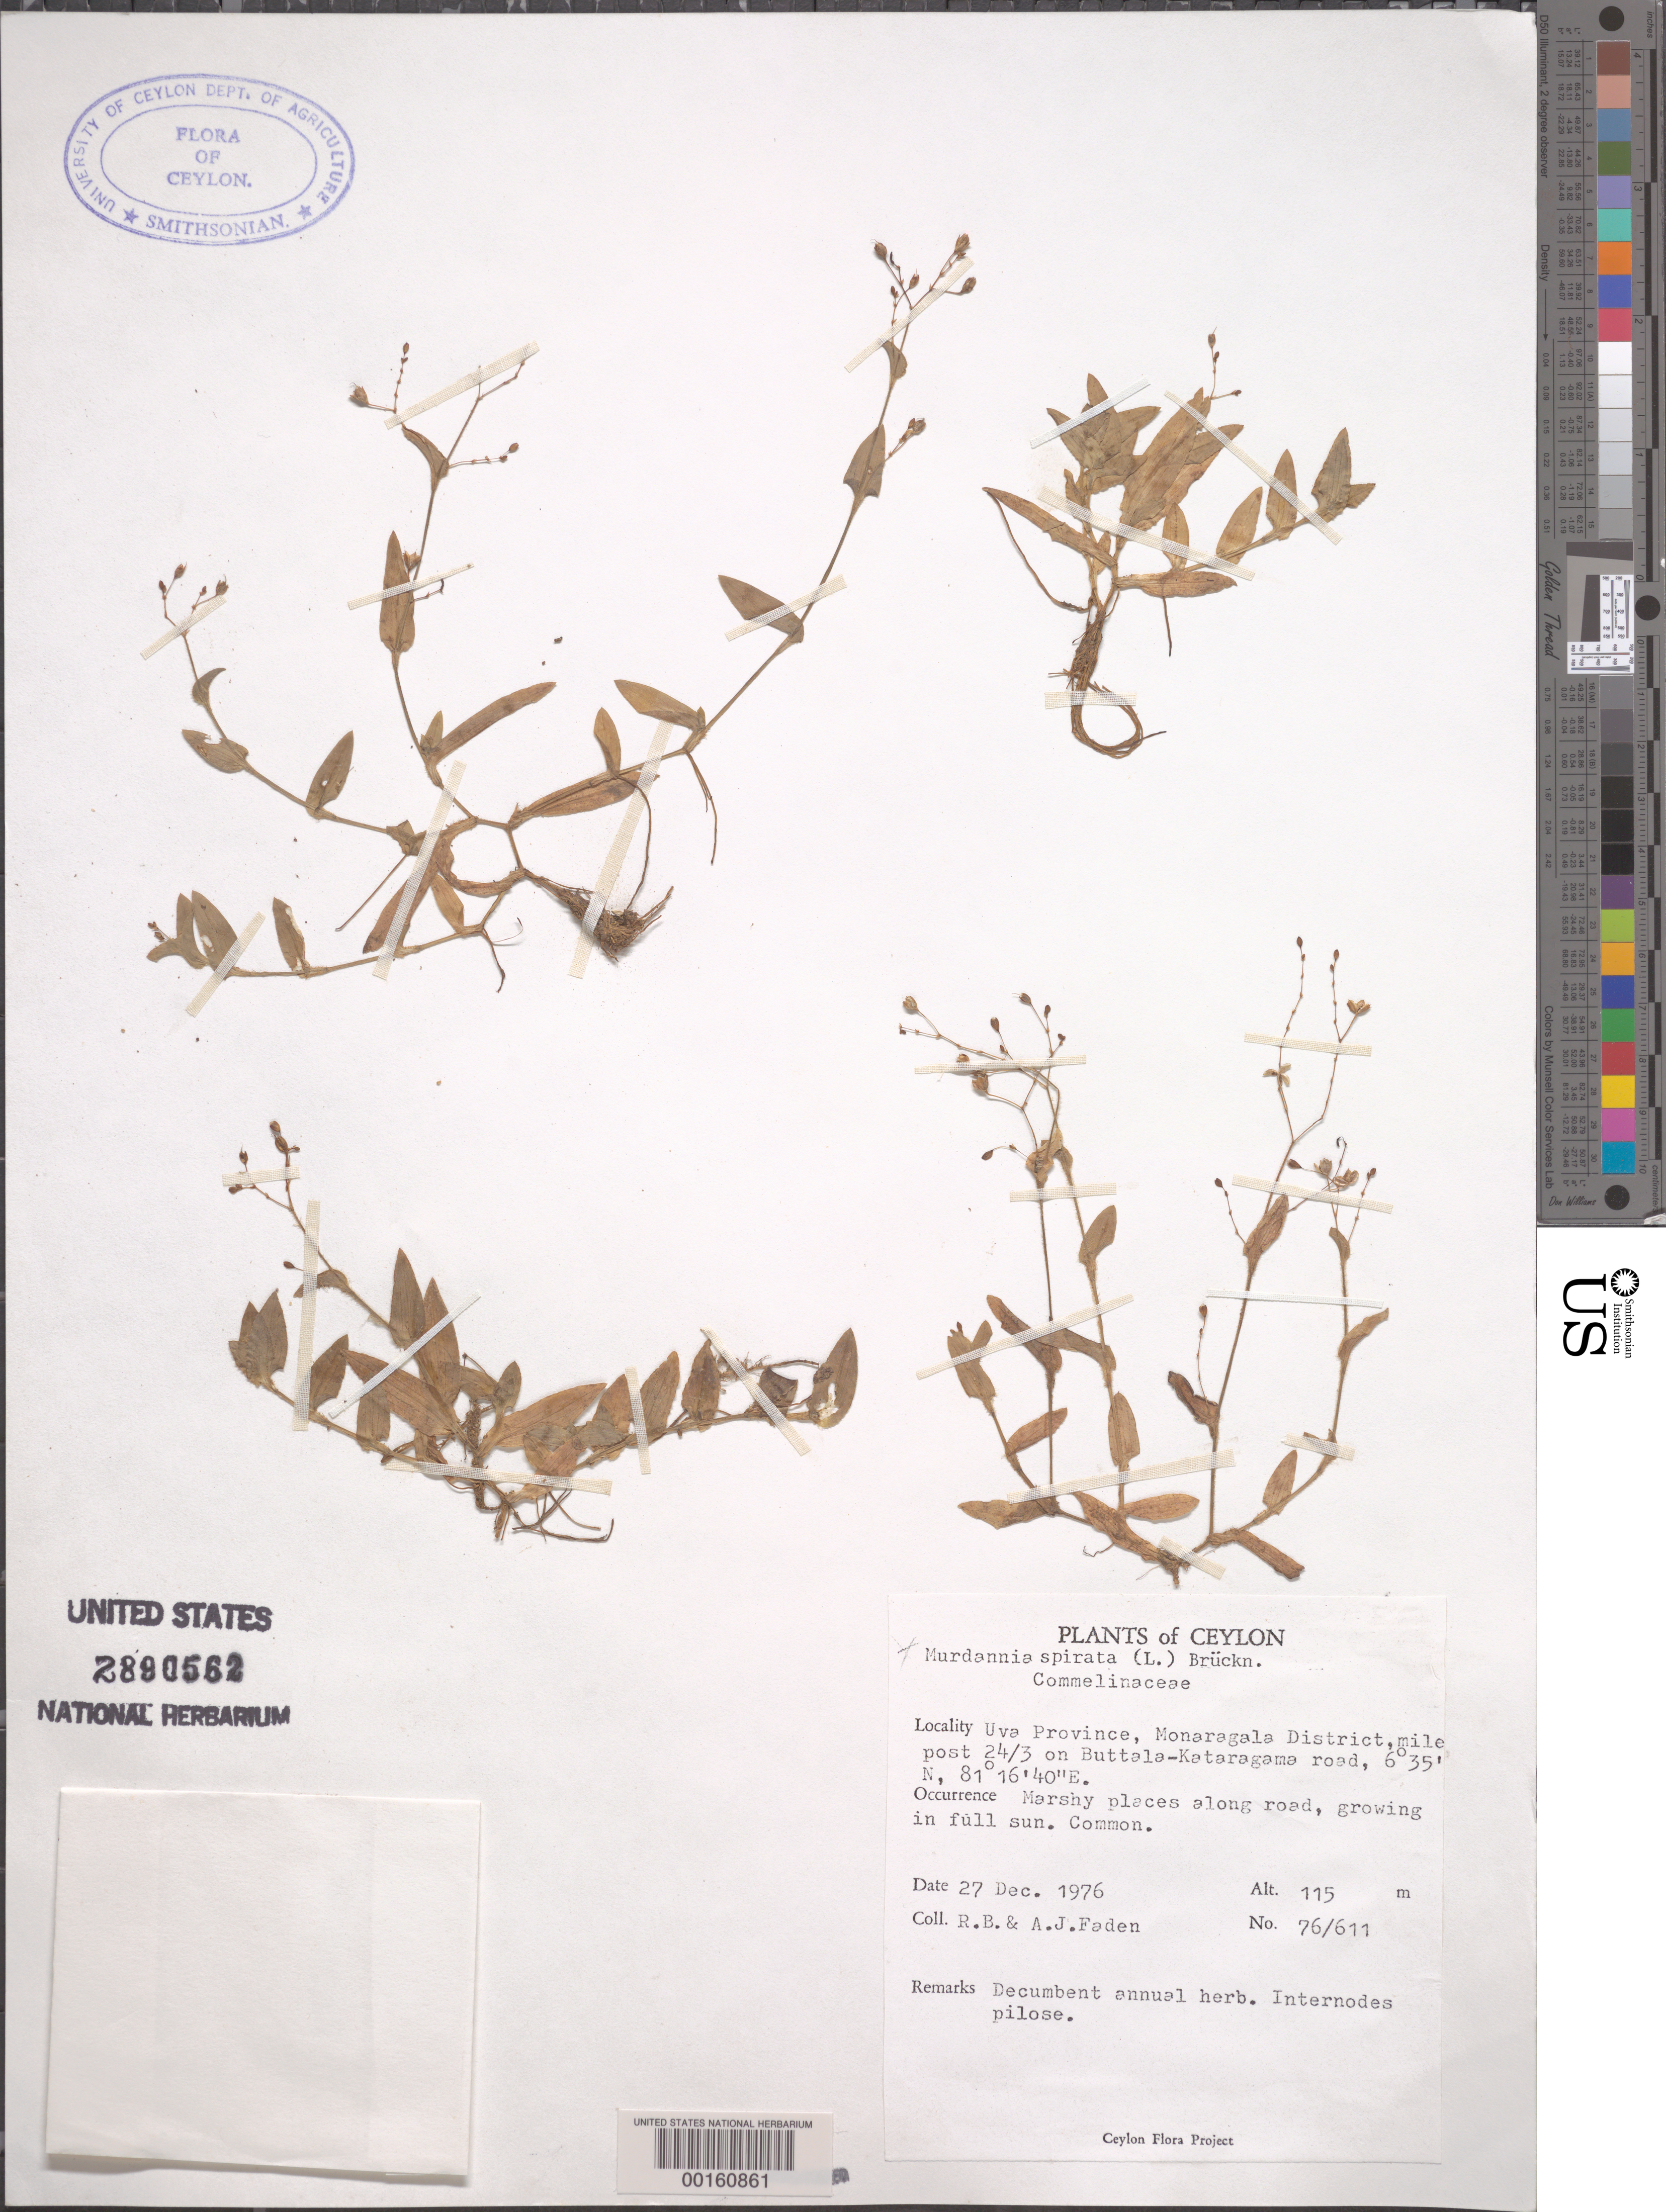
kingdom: Plantae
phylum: Tracheophyta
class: Liliopsida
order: Commelinales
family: Commelinaceae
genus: Murdannia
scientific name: Murdannia spirata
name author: (L.) G. Brückn.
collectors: R. B. Faden & A. J. Faden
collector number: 76/611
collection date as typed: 27 Dec 1976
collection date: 1976-12-27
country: Sri Lanka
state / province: Uva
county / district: Monaragala Dist.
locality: Buttala-kataragama road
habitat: Marshy roadside, full sun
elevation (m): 115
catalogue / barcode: US 2890562